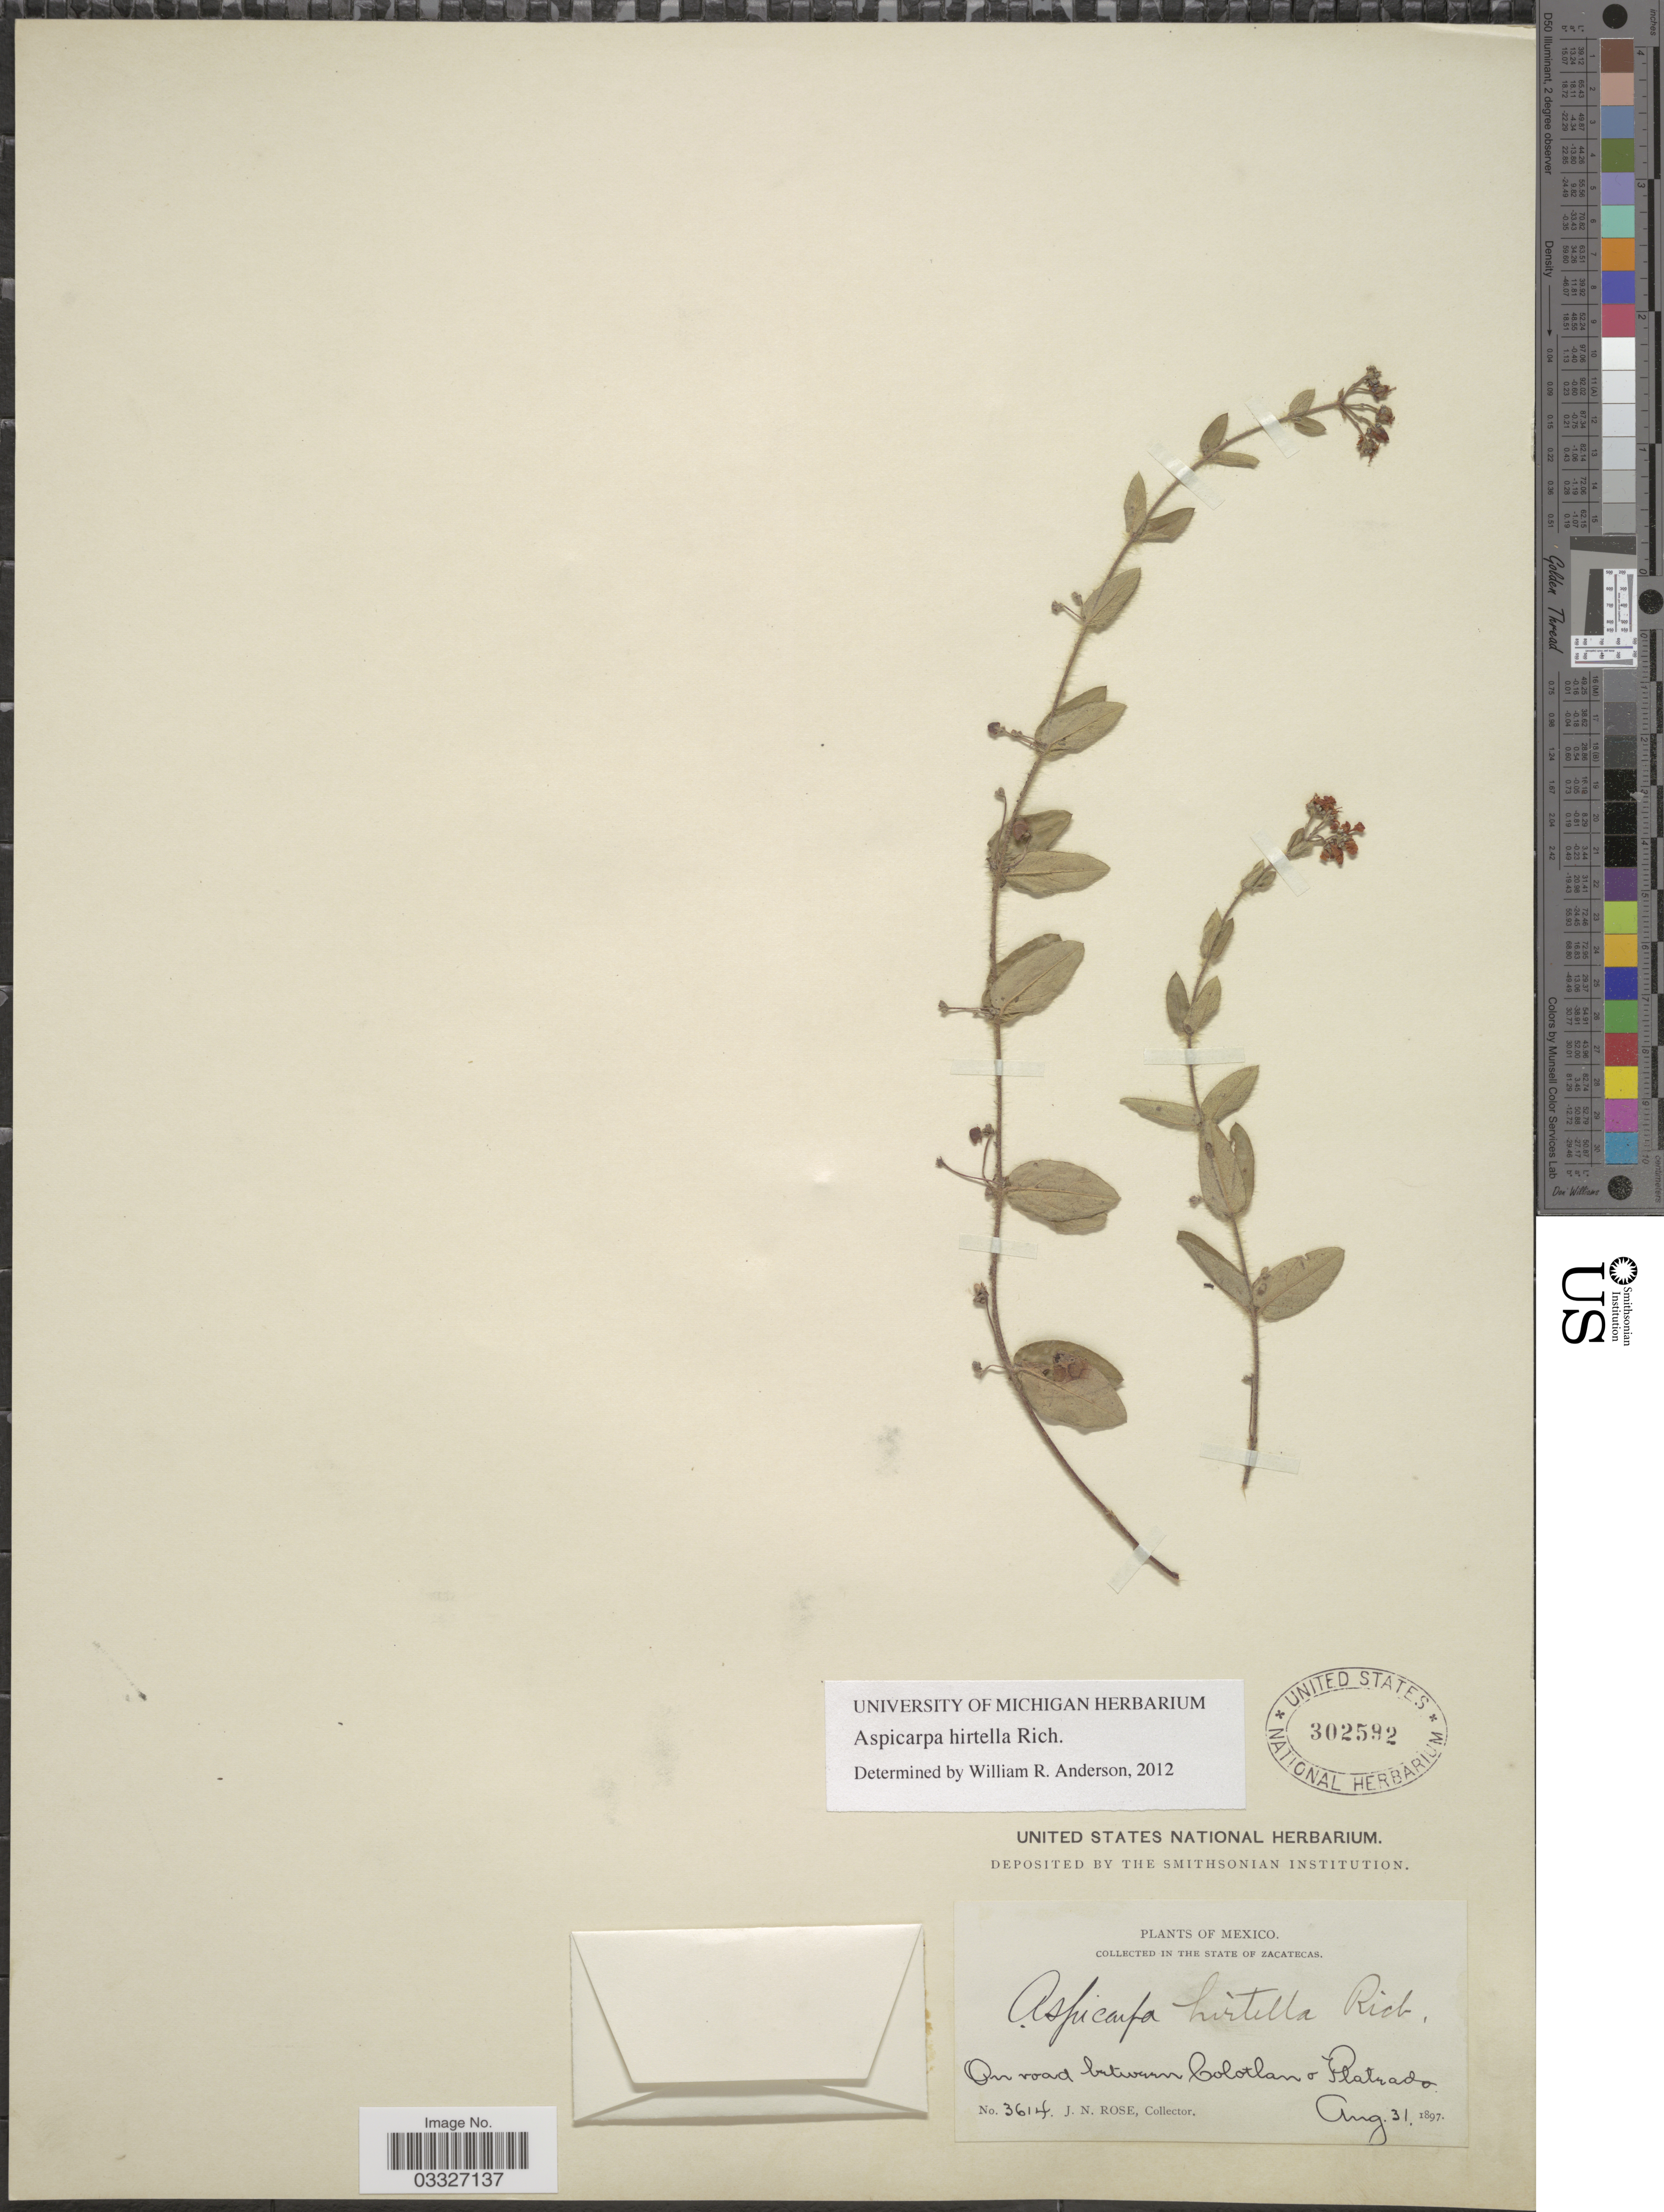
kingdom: Plantae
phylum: Tracheophyta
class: Magnoliopsida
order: Malpighiales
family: Malpighiaceae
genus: Aspicarpa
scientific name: Aspicarpa hirtella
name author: Rich.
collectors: J. N. Rose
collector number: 3614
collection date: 1897-08-31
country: Mexico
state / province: Zacatecas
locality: On road between Colotlan & Plateado.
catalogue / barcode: US 302592